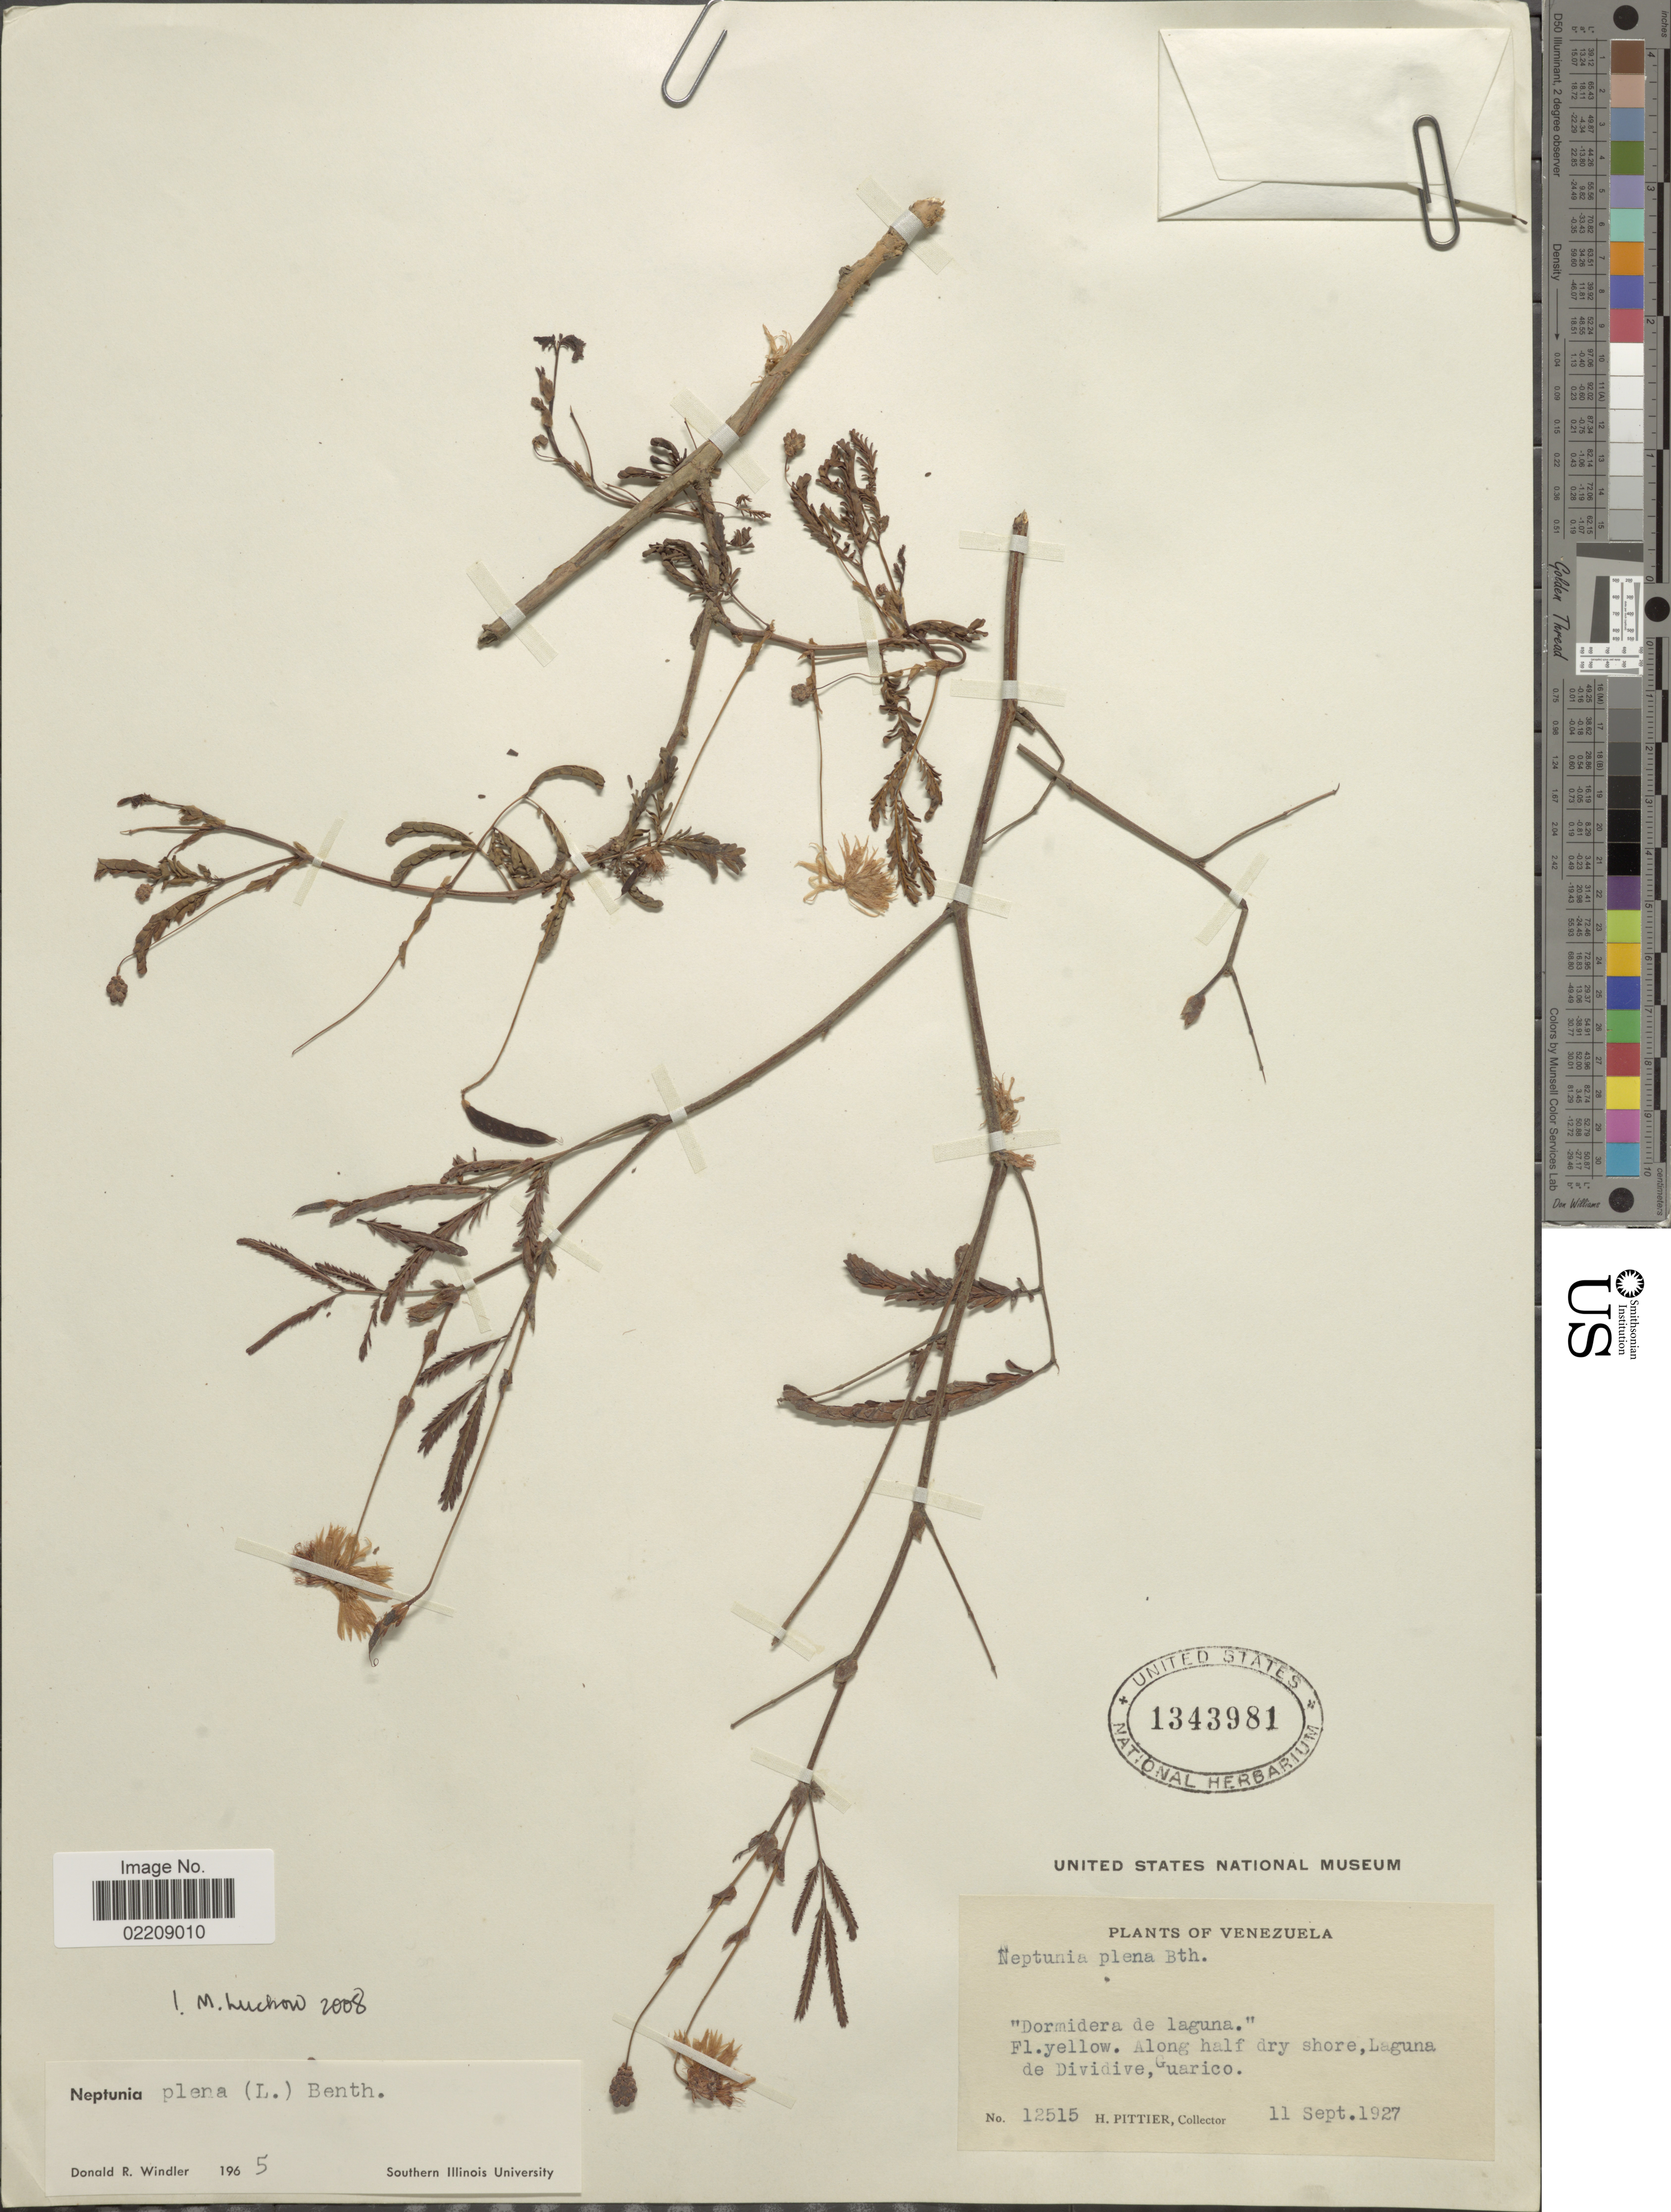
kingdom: Plantae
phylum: Tracheophyta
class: Magnoliopsida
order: Fabales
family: Fabaceae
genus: Neptunia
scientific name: Neptunia plena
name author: (L.) Benth.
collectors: H. F. Pittier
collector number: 12515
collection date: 1927-09-11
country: Venezuela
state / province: Guárico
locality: Along half dry shore, Laguna de Dividive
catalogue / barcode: US 1343981